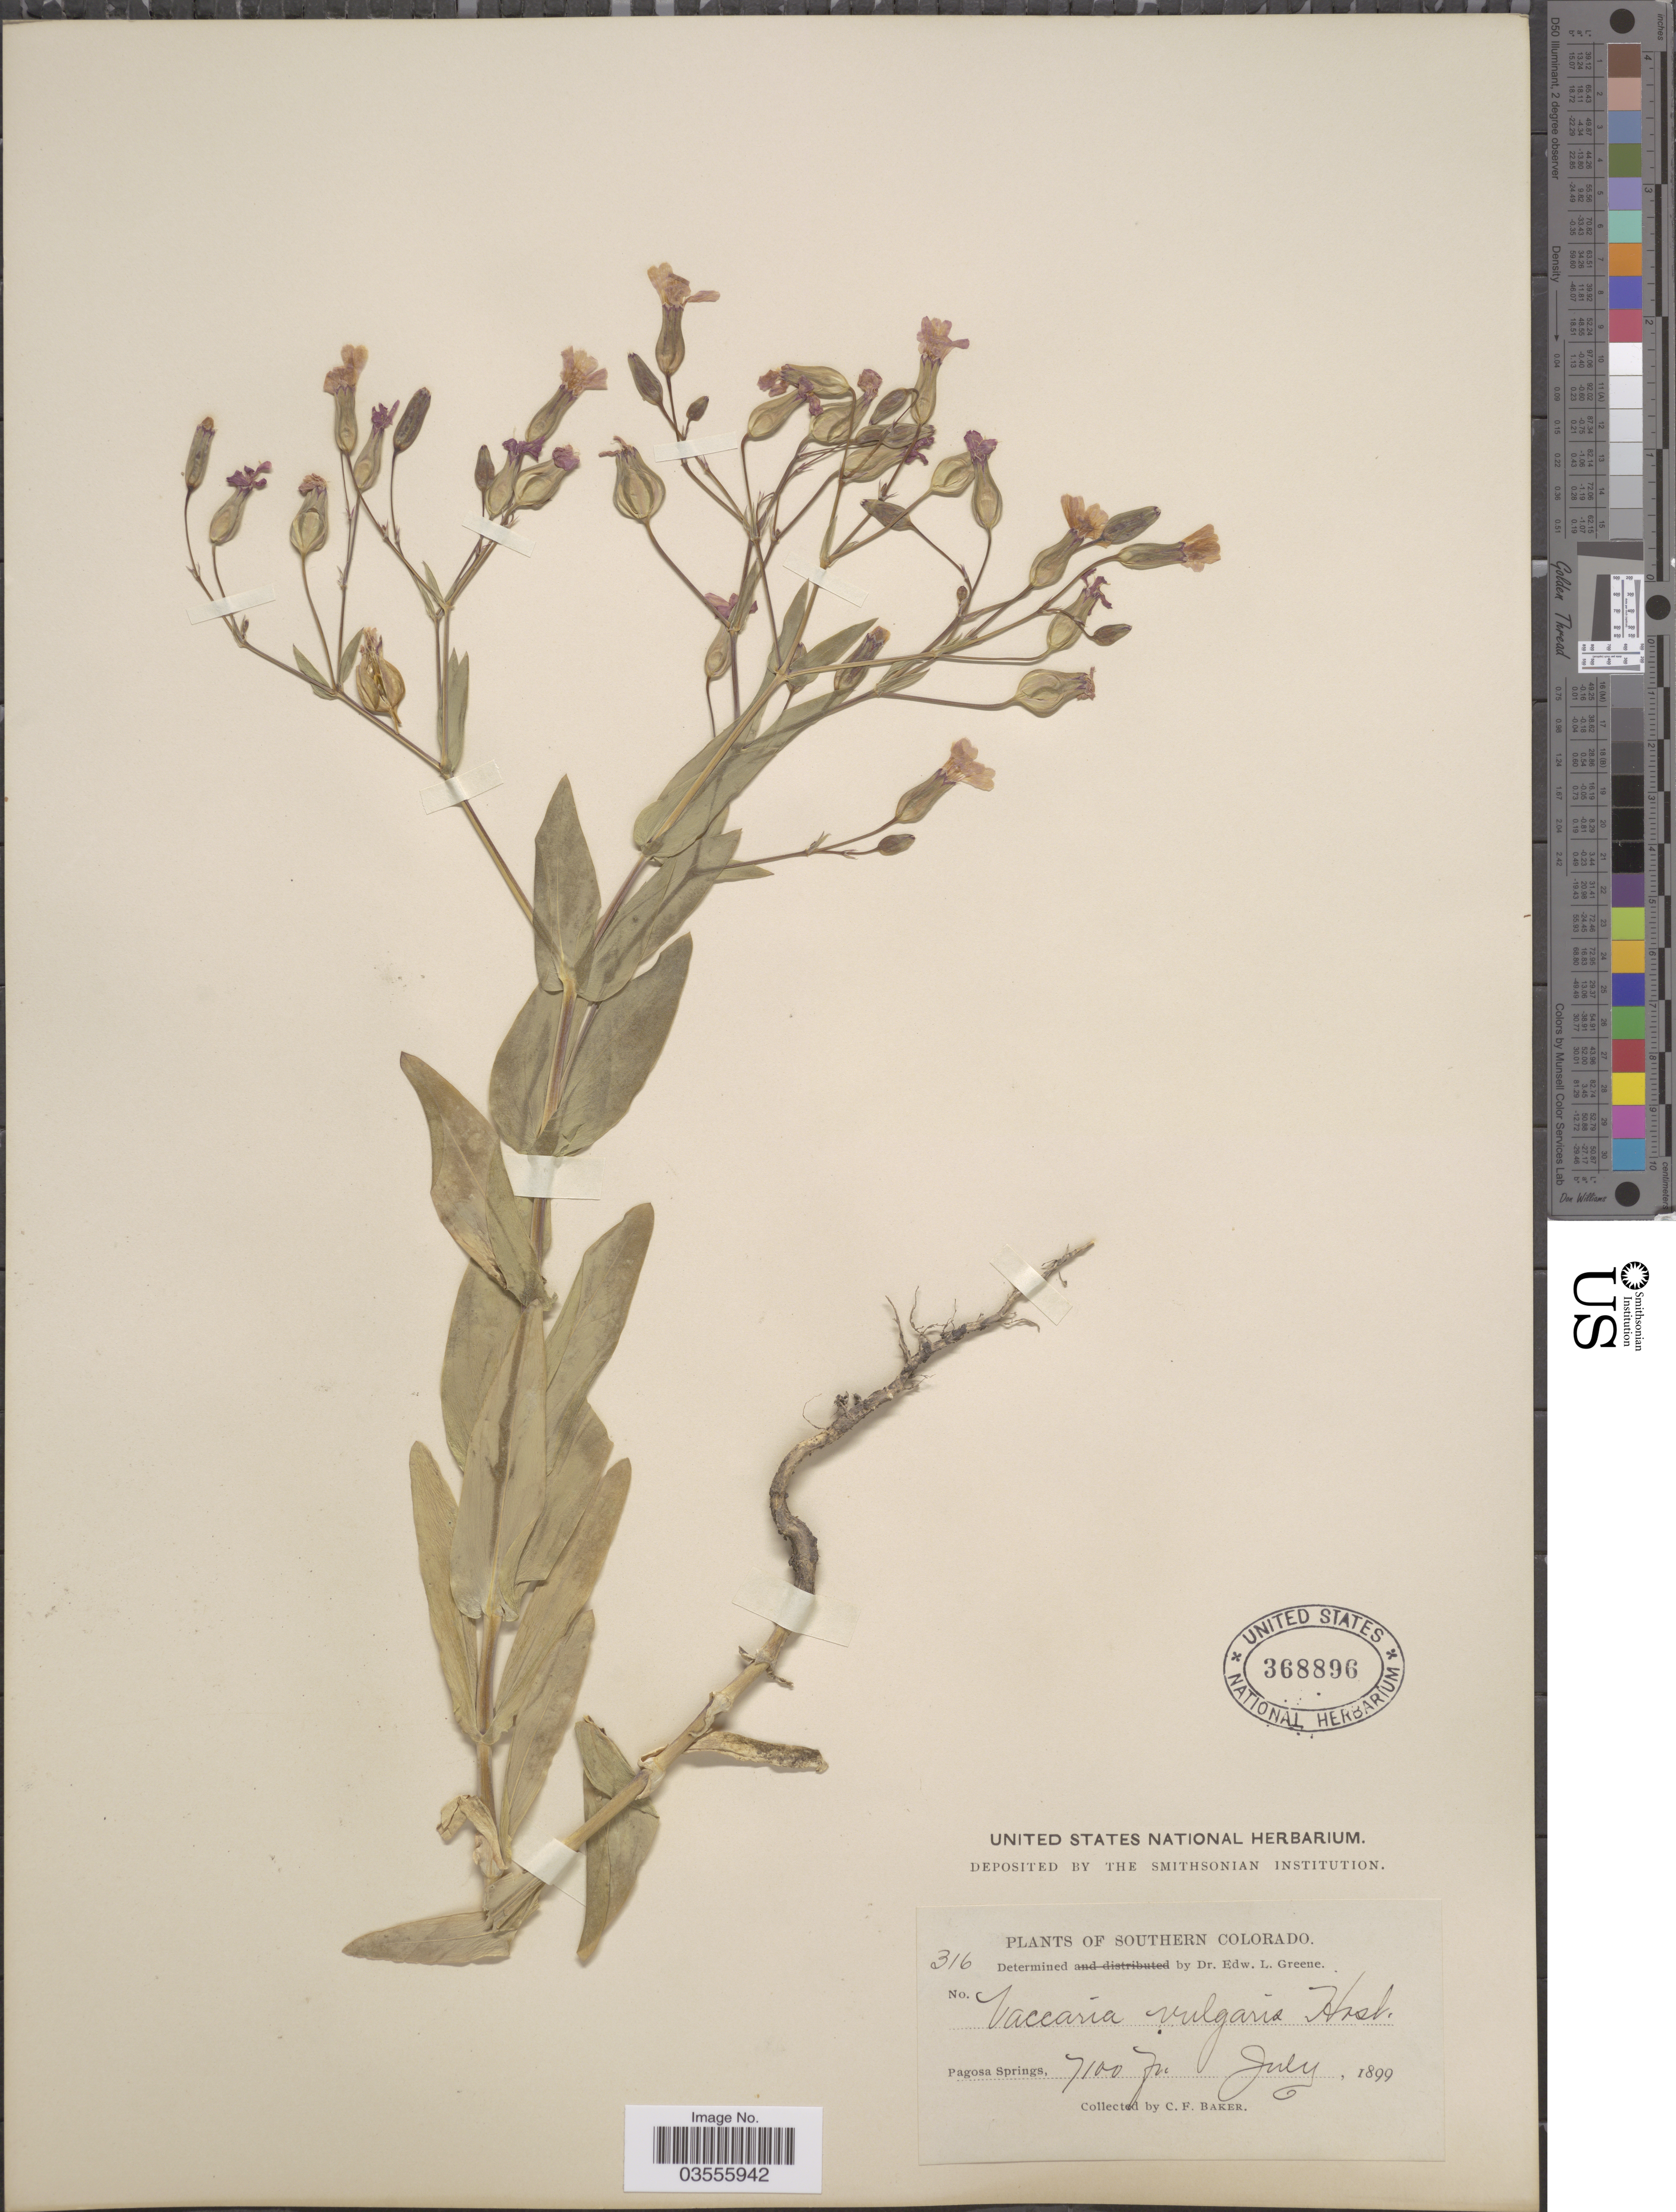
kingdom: Plantae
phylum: Tracheophyta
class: Magnoliopsida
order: Caryophyllales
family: Caryophyllaceae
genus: Gypsophila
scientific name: Gypsophila vaccaria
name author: (L.) Sm.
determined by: Strong, M. T., (US), Smithsonian Institution - National Museum of Natural History (UNITED STATES)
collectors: C. F. Baker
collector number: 316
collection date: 1899-07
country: United States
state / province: Colorado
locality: Southern Colorado. Pagosa Springs.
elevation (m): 2164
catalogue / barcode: US 368896